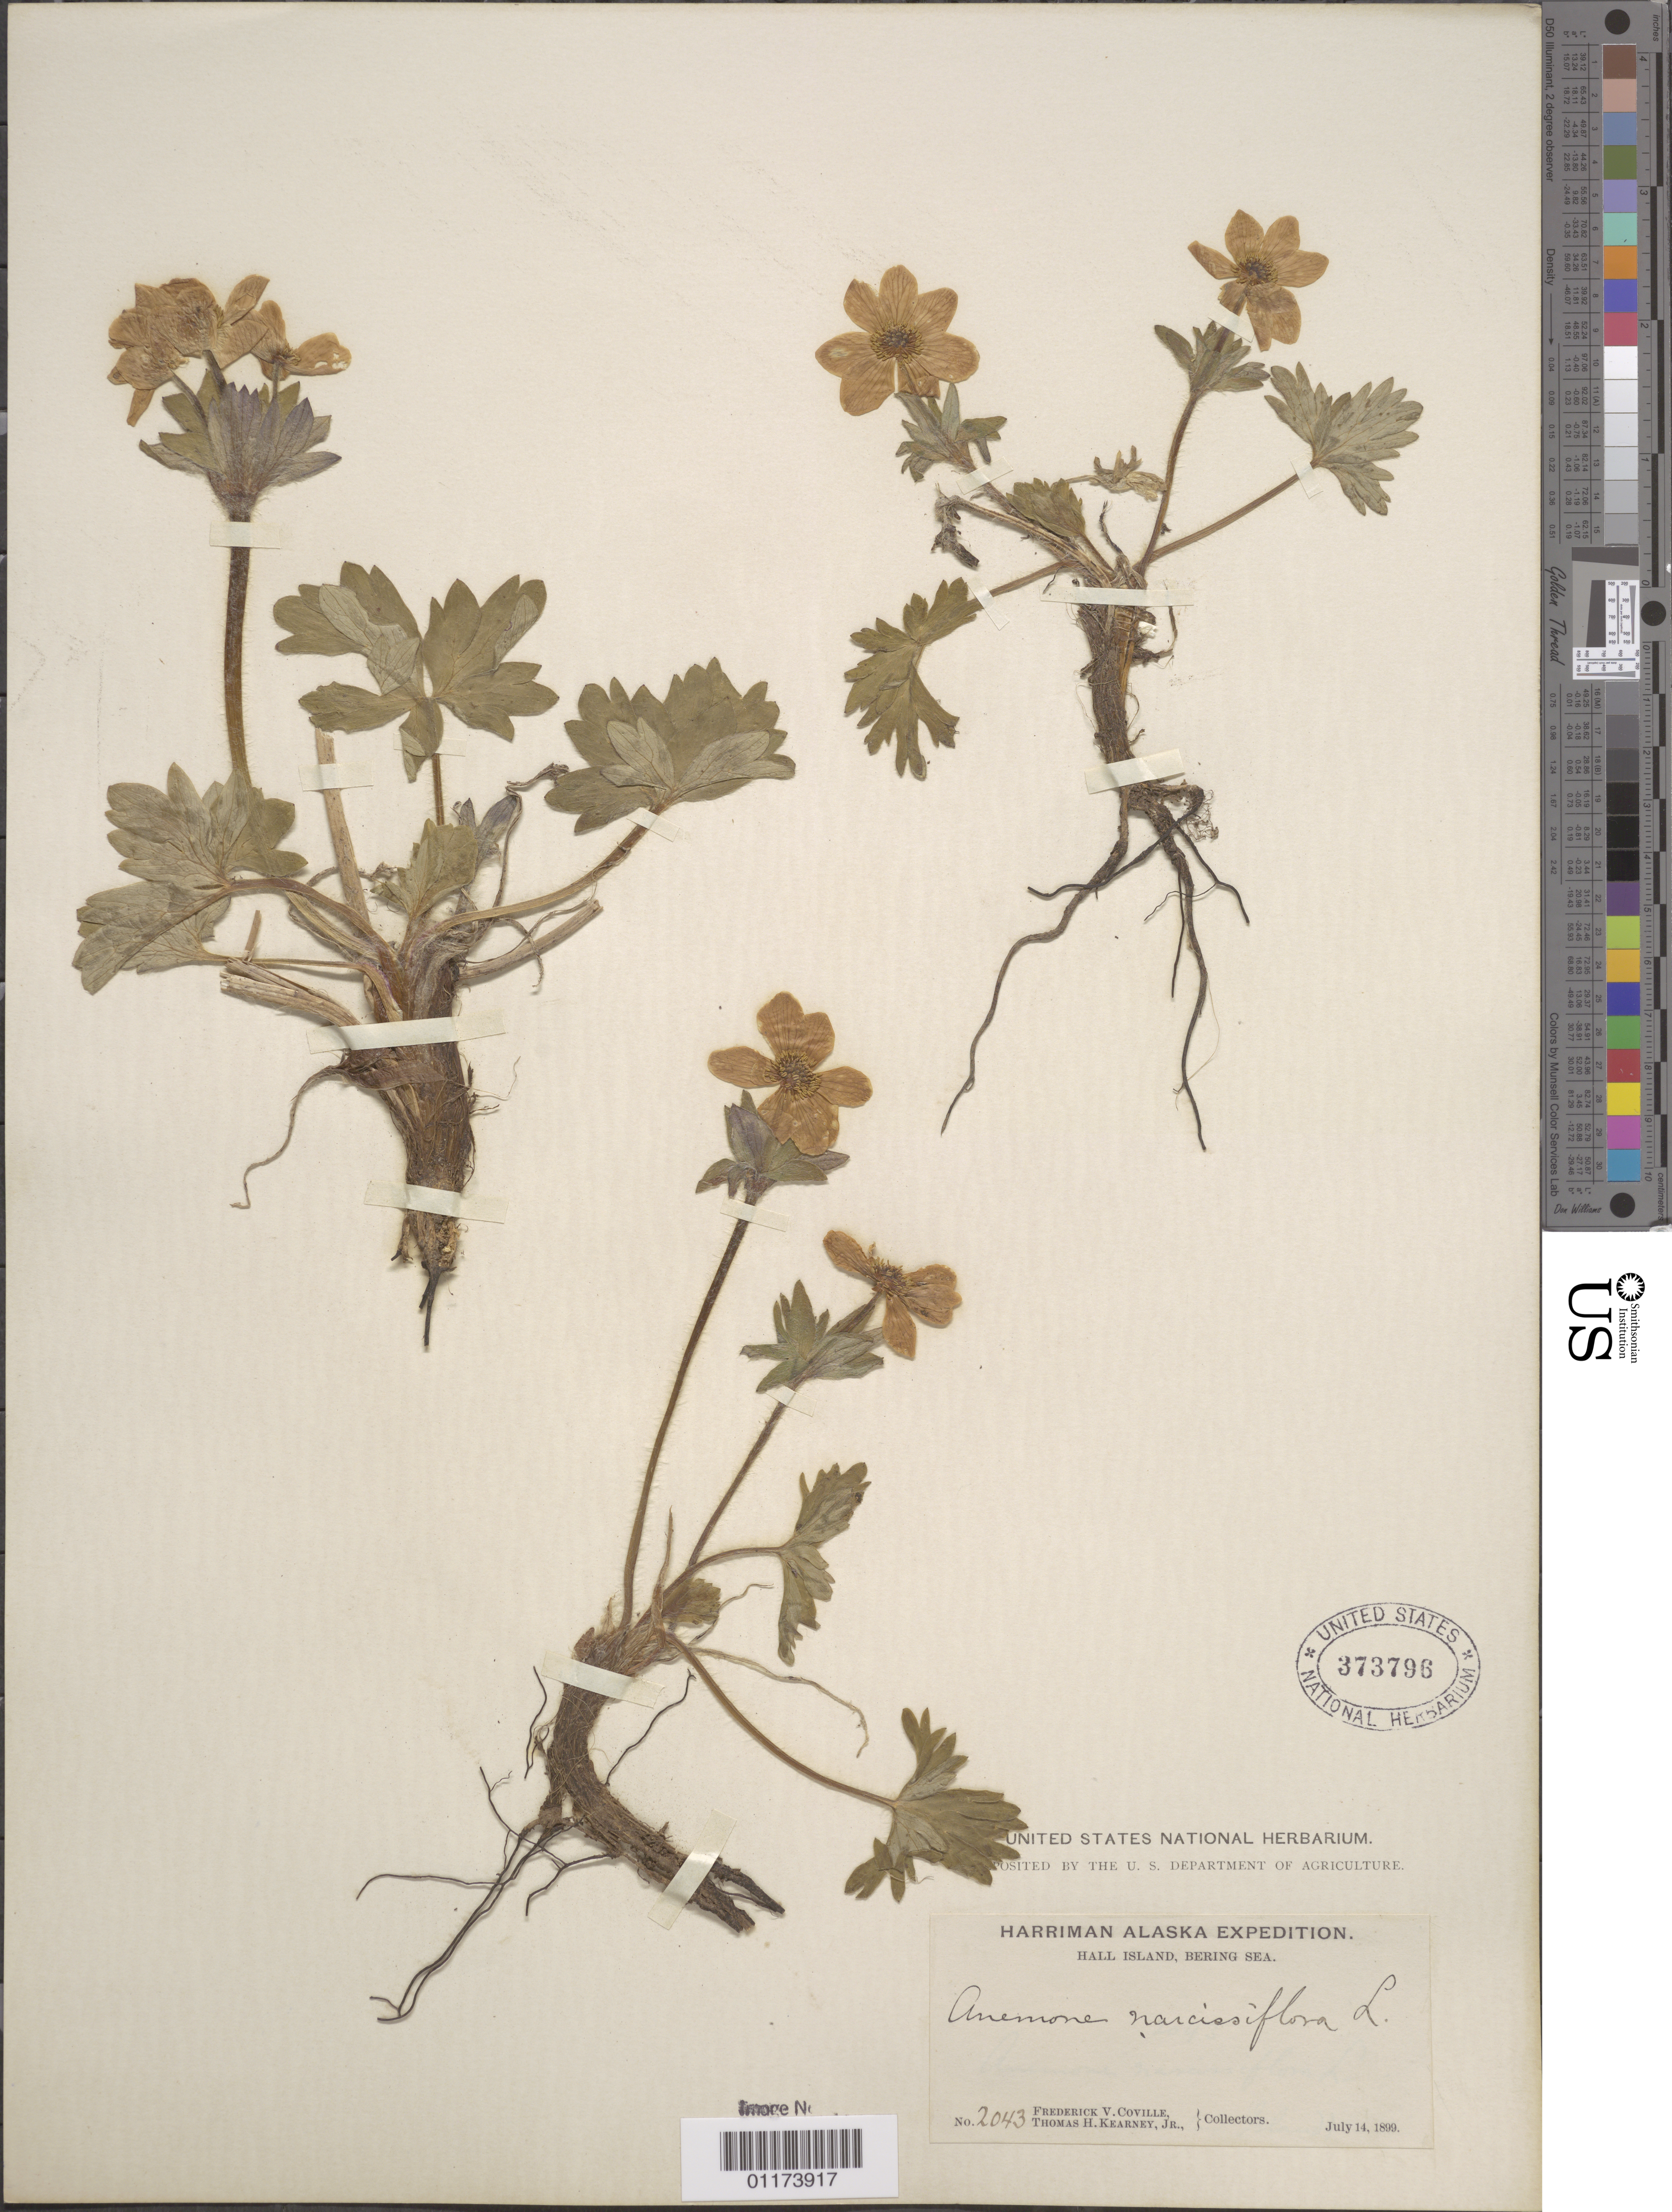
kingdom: Plantae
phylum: Tracheophyta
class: Magnoliopsida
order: Ranunculales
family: Ranunculaceae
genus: Anemone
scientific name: Anemone narcissiflora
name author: L.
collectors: F. V. Coville & T. H. Kearney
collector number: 2043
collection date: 1899-07-14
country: United States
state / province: Alaska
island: Hall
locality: Hall Island, Bering Sea.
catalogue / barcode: US 373796